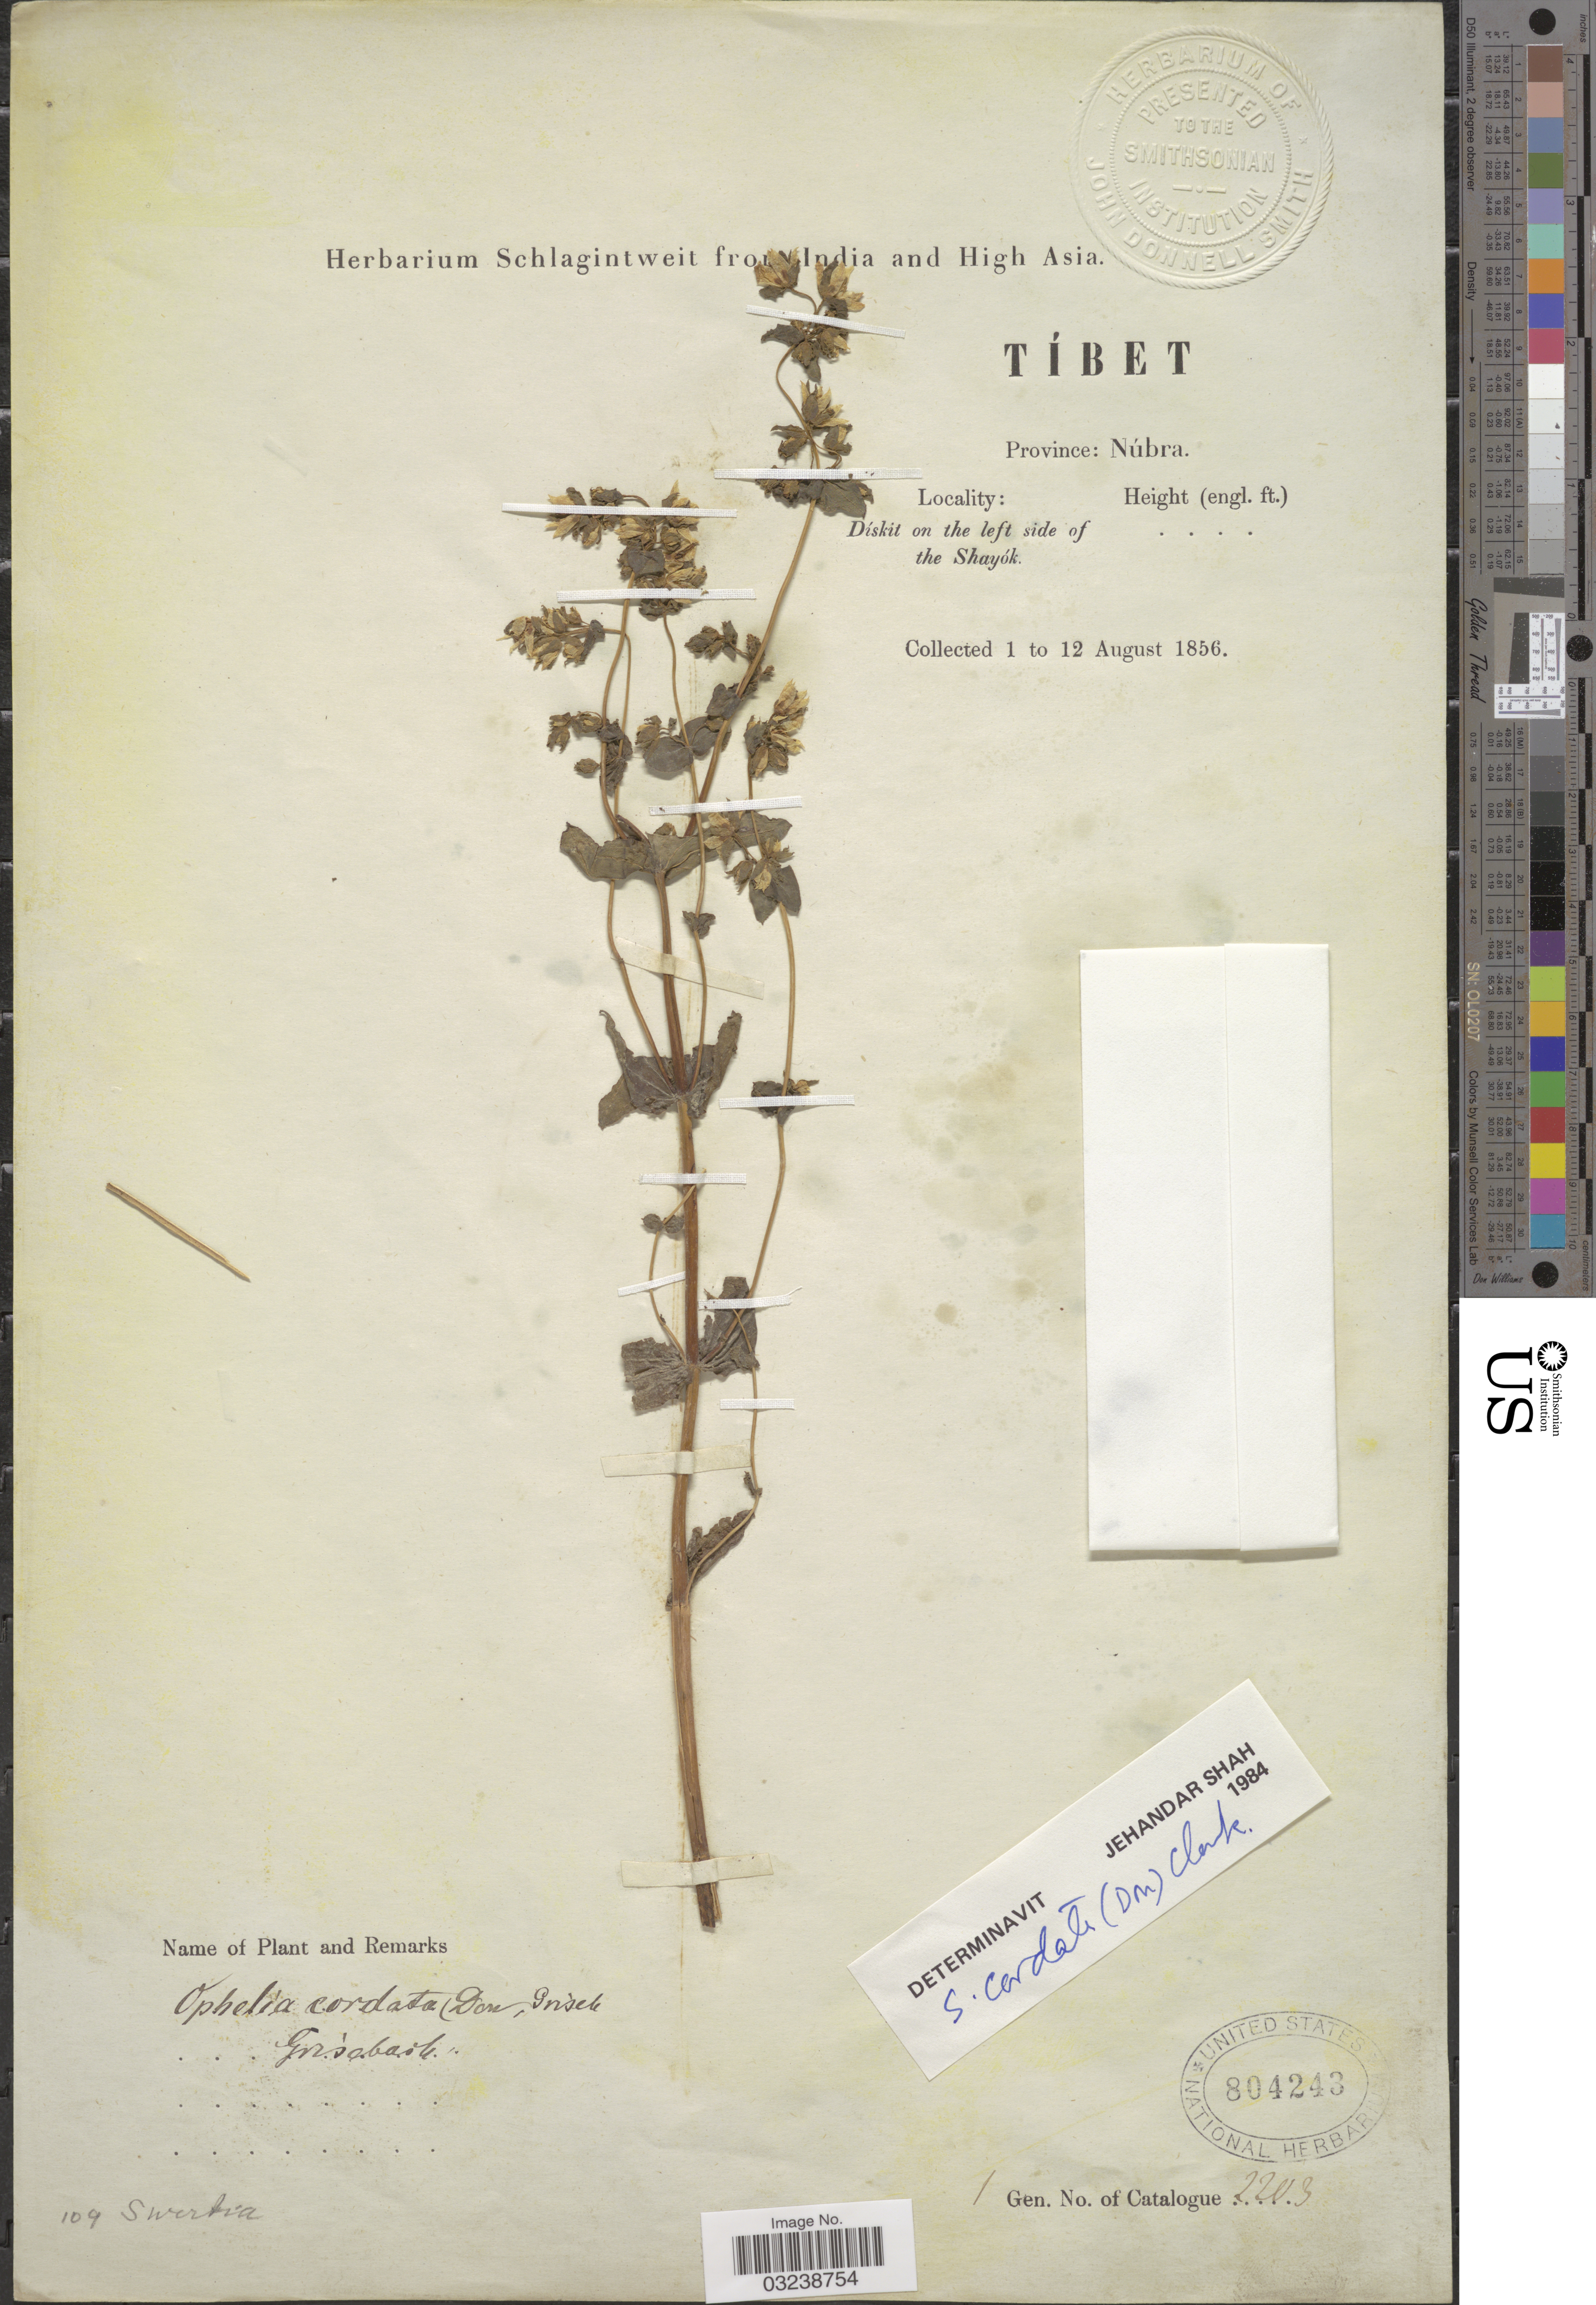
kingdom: Plantae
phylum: Tracheophyta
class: Magnoliopsida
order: Gentianales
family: Gentianaceae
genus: Swertia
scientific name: Swertia cordata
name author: (Wall. ex G. Don) C.B. Clarke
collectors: ex herb. Schlagintweit from India and High Asia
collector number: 2203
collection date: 1856-08-01/1856-08-12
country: China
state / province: Xizang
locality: Tíbet. Province: Núbra. Dískit on the left side of the Shayók.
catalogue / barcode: US 804243